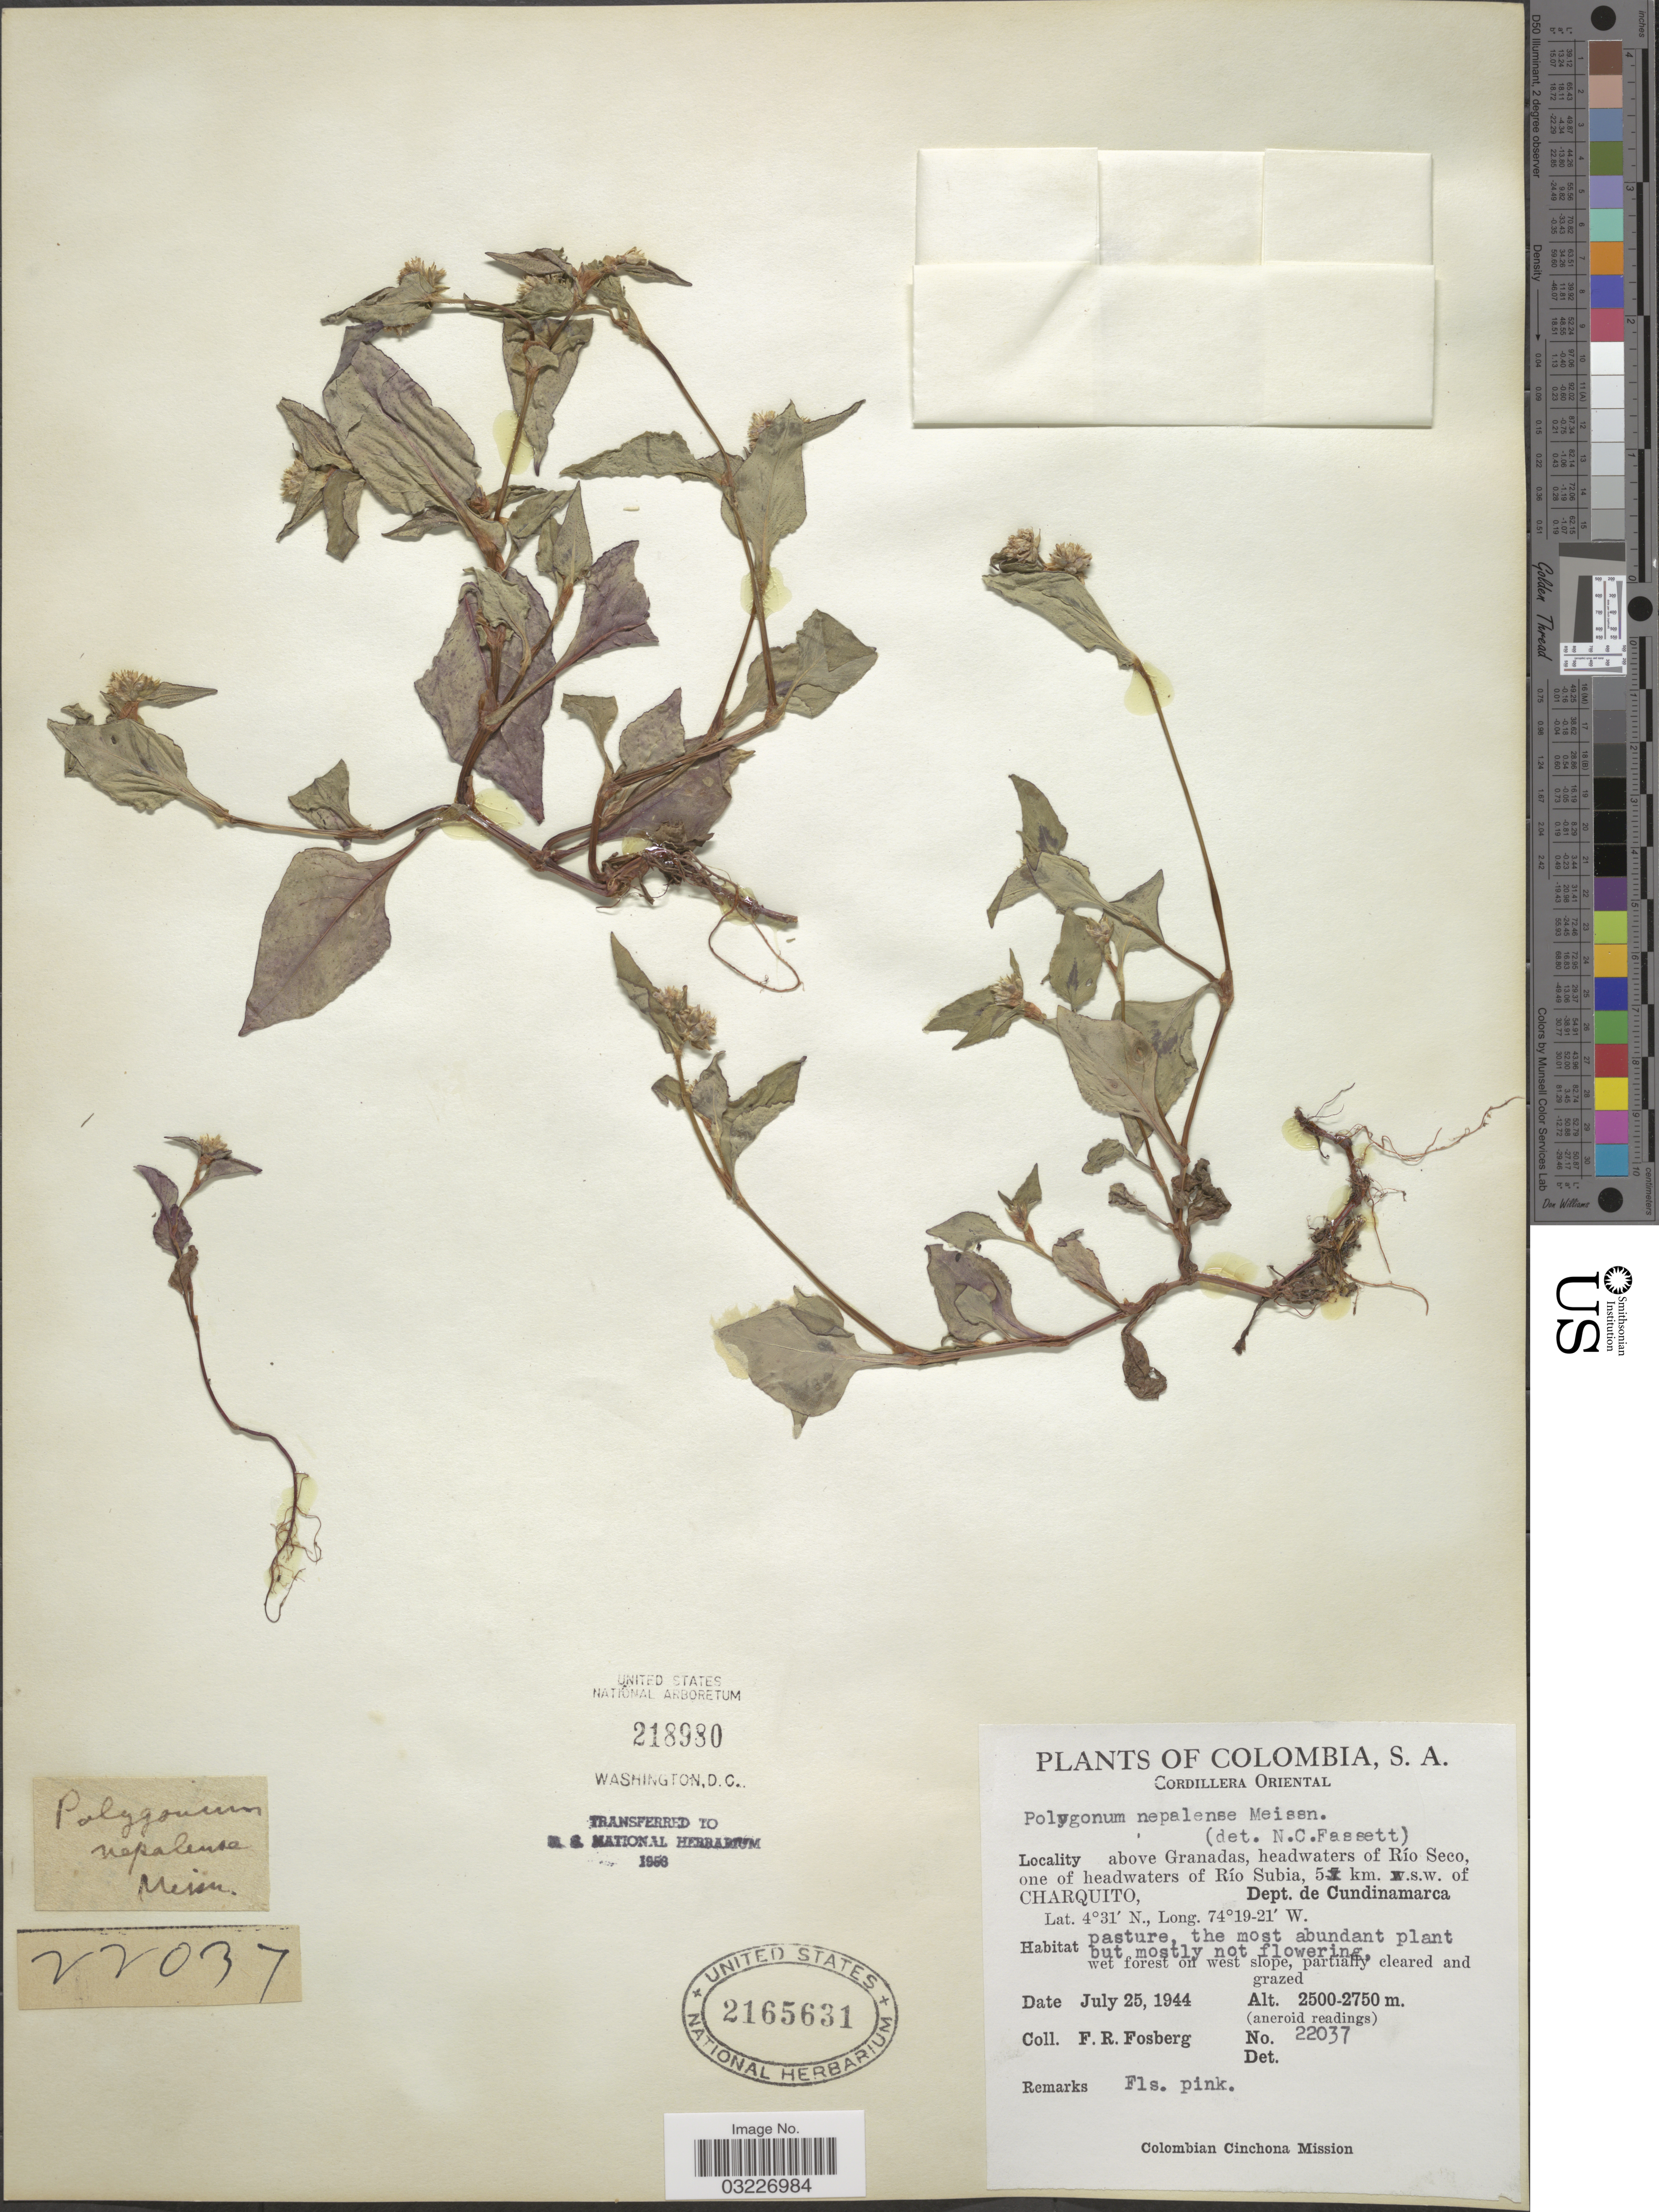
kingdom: Plantae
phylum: Tracheophyta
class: Magnoliopsida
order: Caryophyllales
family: Polygonaceae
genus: Polygonum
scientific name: Polygonum nepalense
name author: Meisn.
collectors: F. R. Fosberg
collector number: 22037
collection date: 1944-07-25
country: Colombia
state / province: Cundinamarca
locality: Cordillera Oriental, above Granadas, headwaters of Río Seco, one of headwaters of Río Subia, 5 km. s.w. of Charquito, Dept. de Cundinamarca.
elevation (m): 2500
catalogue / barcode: US 2165631